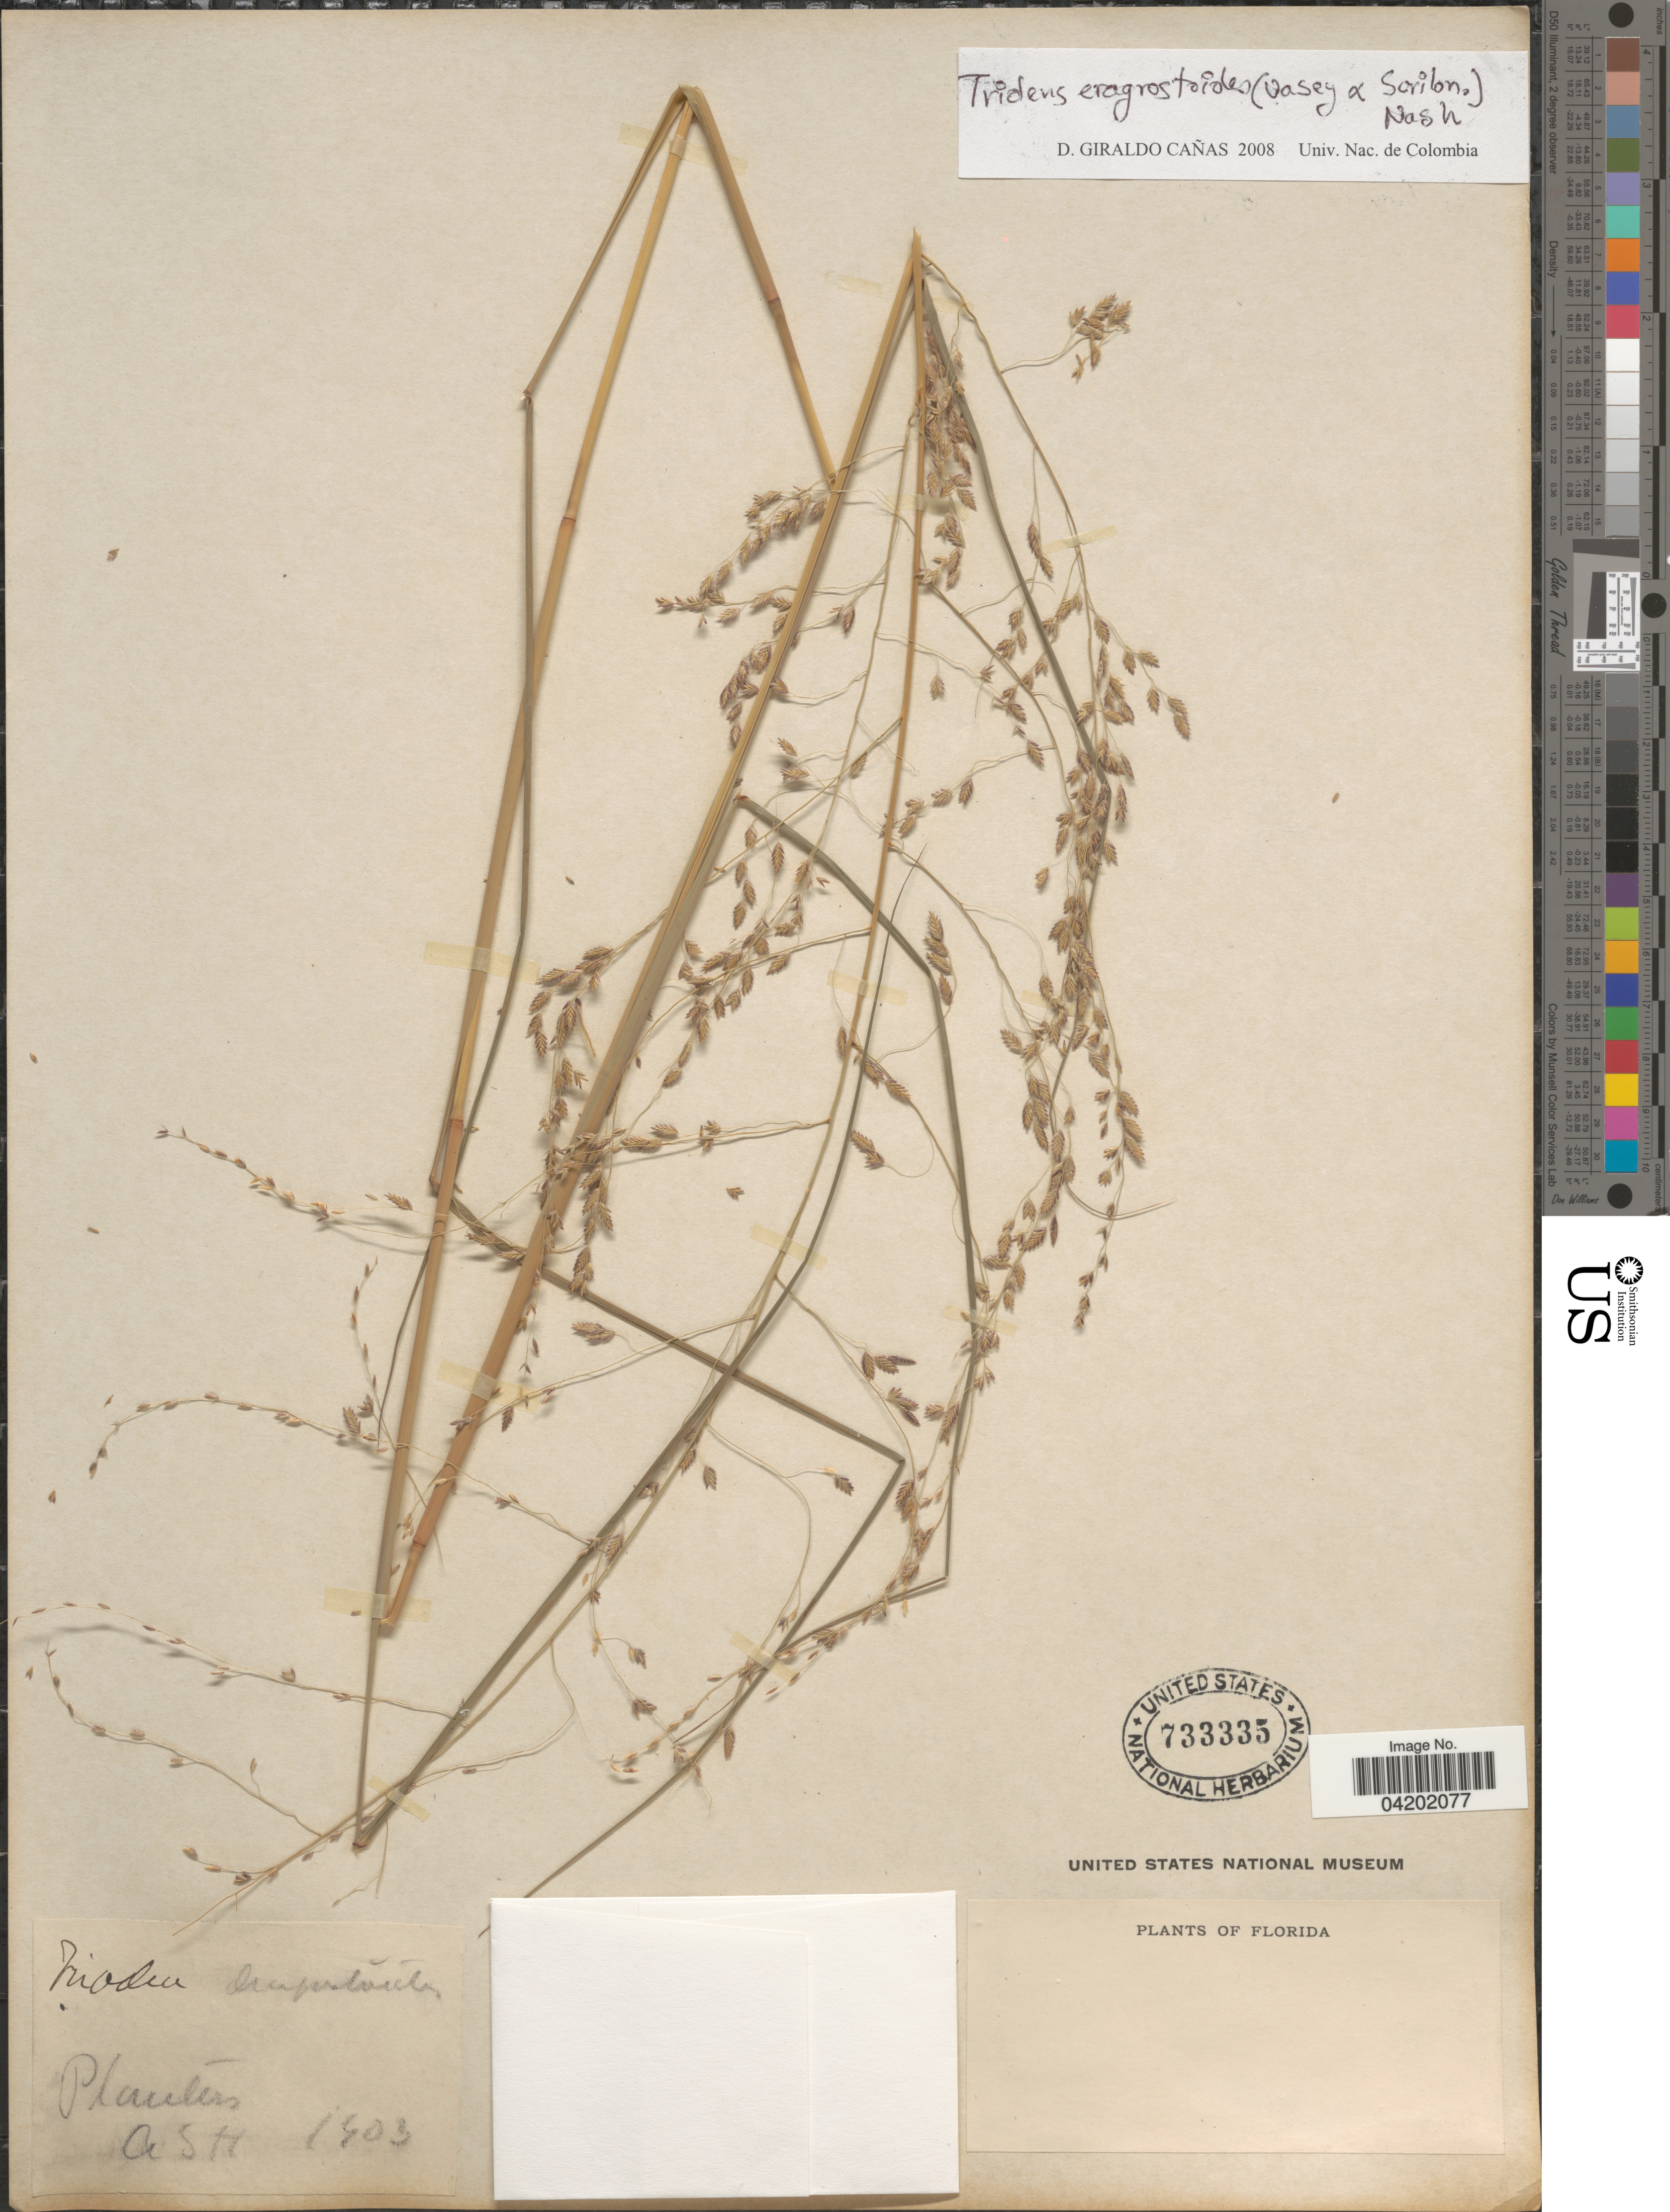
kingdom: Plantae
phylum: Tracheophyta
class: Liliopsida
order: Poales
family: Poaceae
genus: Triplasiella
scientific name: Triplasiella eragrostoides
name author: (Vasey & Scribn.) P.M. Peterson & Romasch.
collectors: A. H.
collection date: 1903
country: United States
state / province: Florida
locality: Planters.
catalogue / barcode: US 733335